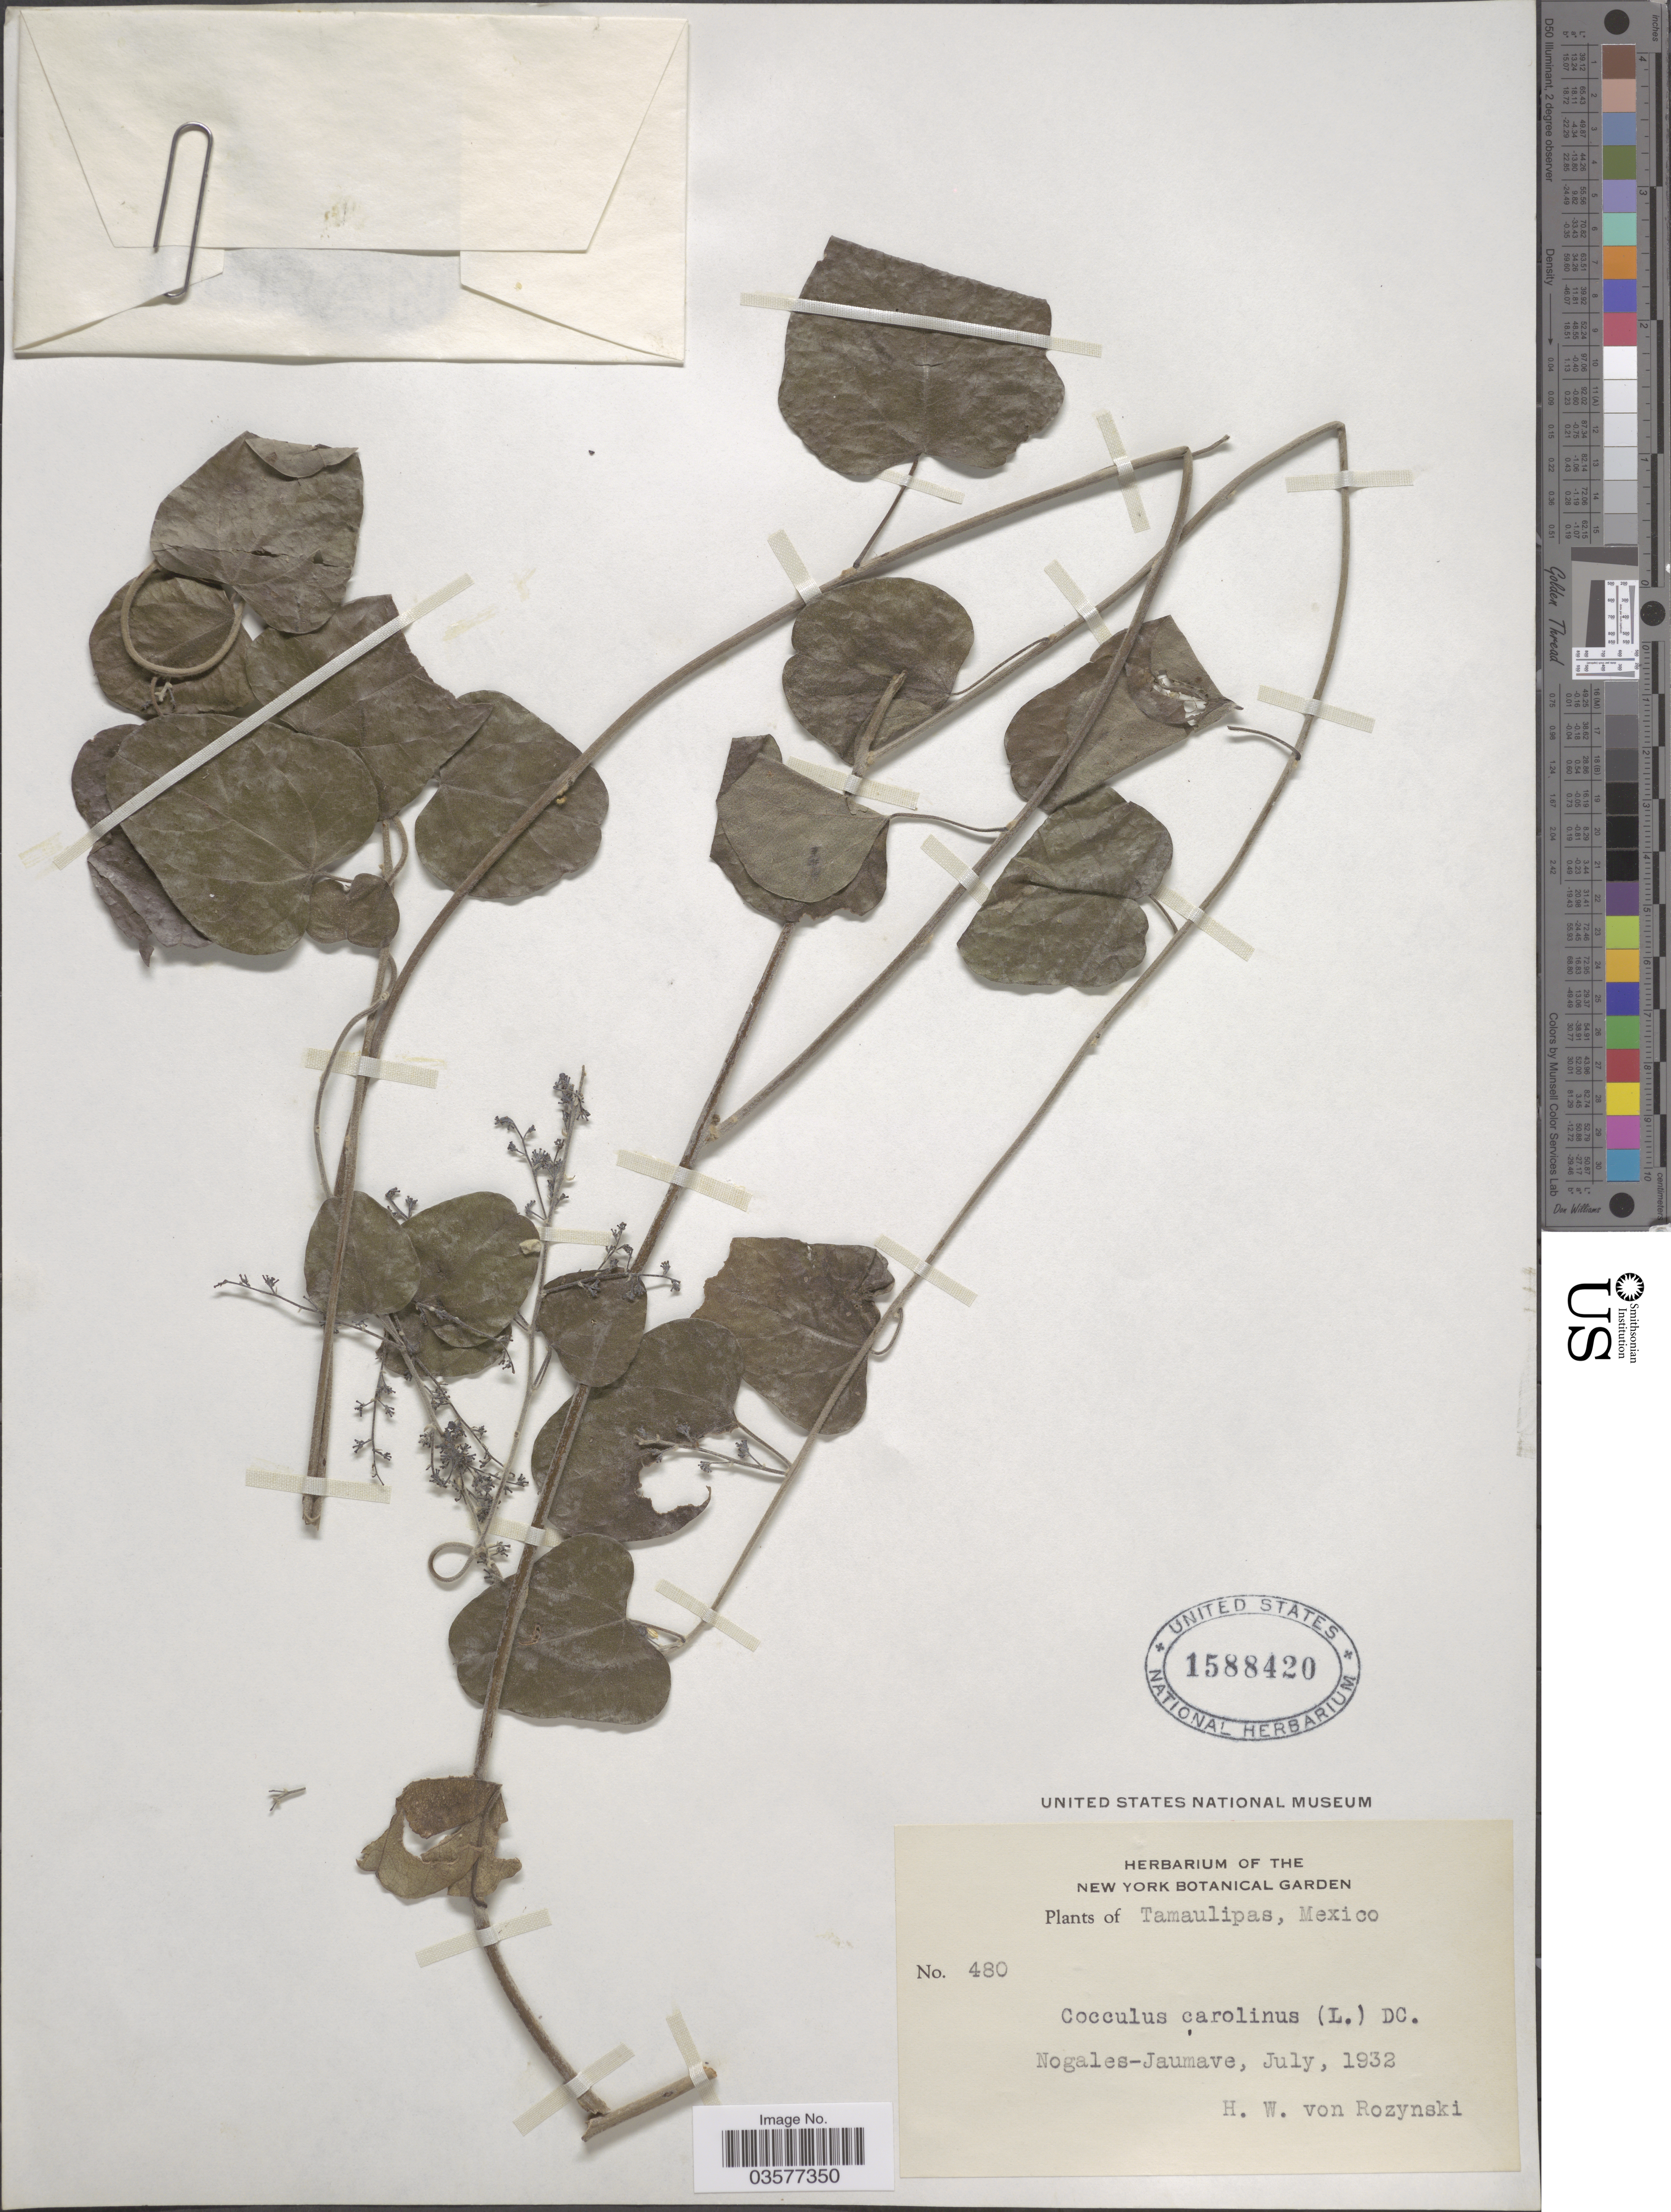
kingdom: Plantae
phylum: Tracheophyta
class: Magnoliopsida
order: Ranunculales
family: Menispermaceae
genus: Cocculus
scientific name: Cocculus carolinus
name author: (L.) DC.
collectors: Rozynski, H. W. von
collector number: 480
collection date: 1932-07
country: Mexico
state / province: Tamaulipas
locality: Nogales - Jaumave.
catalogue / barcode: US 1588420